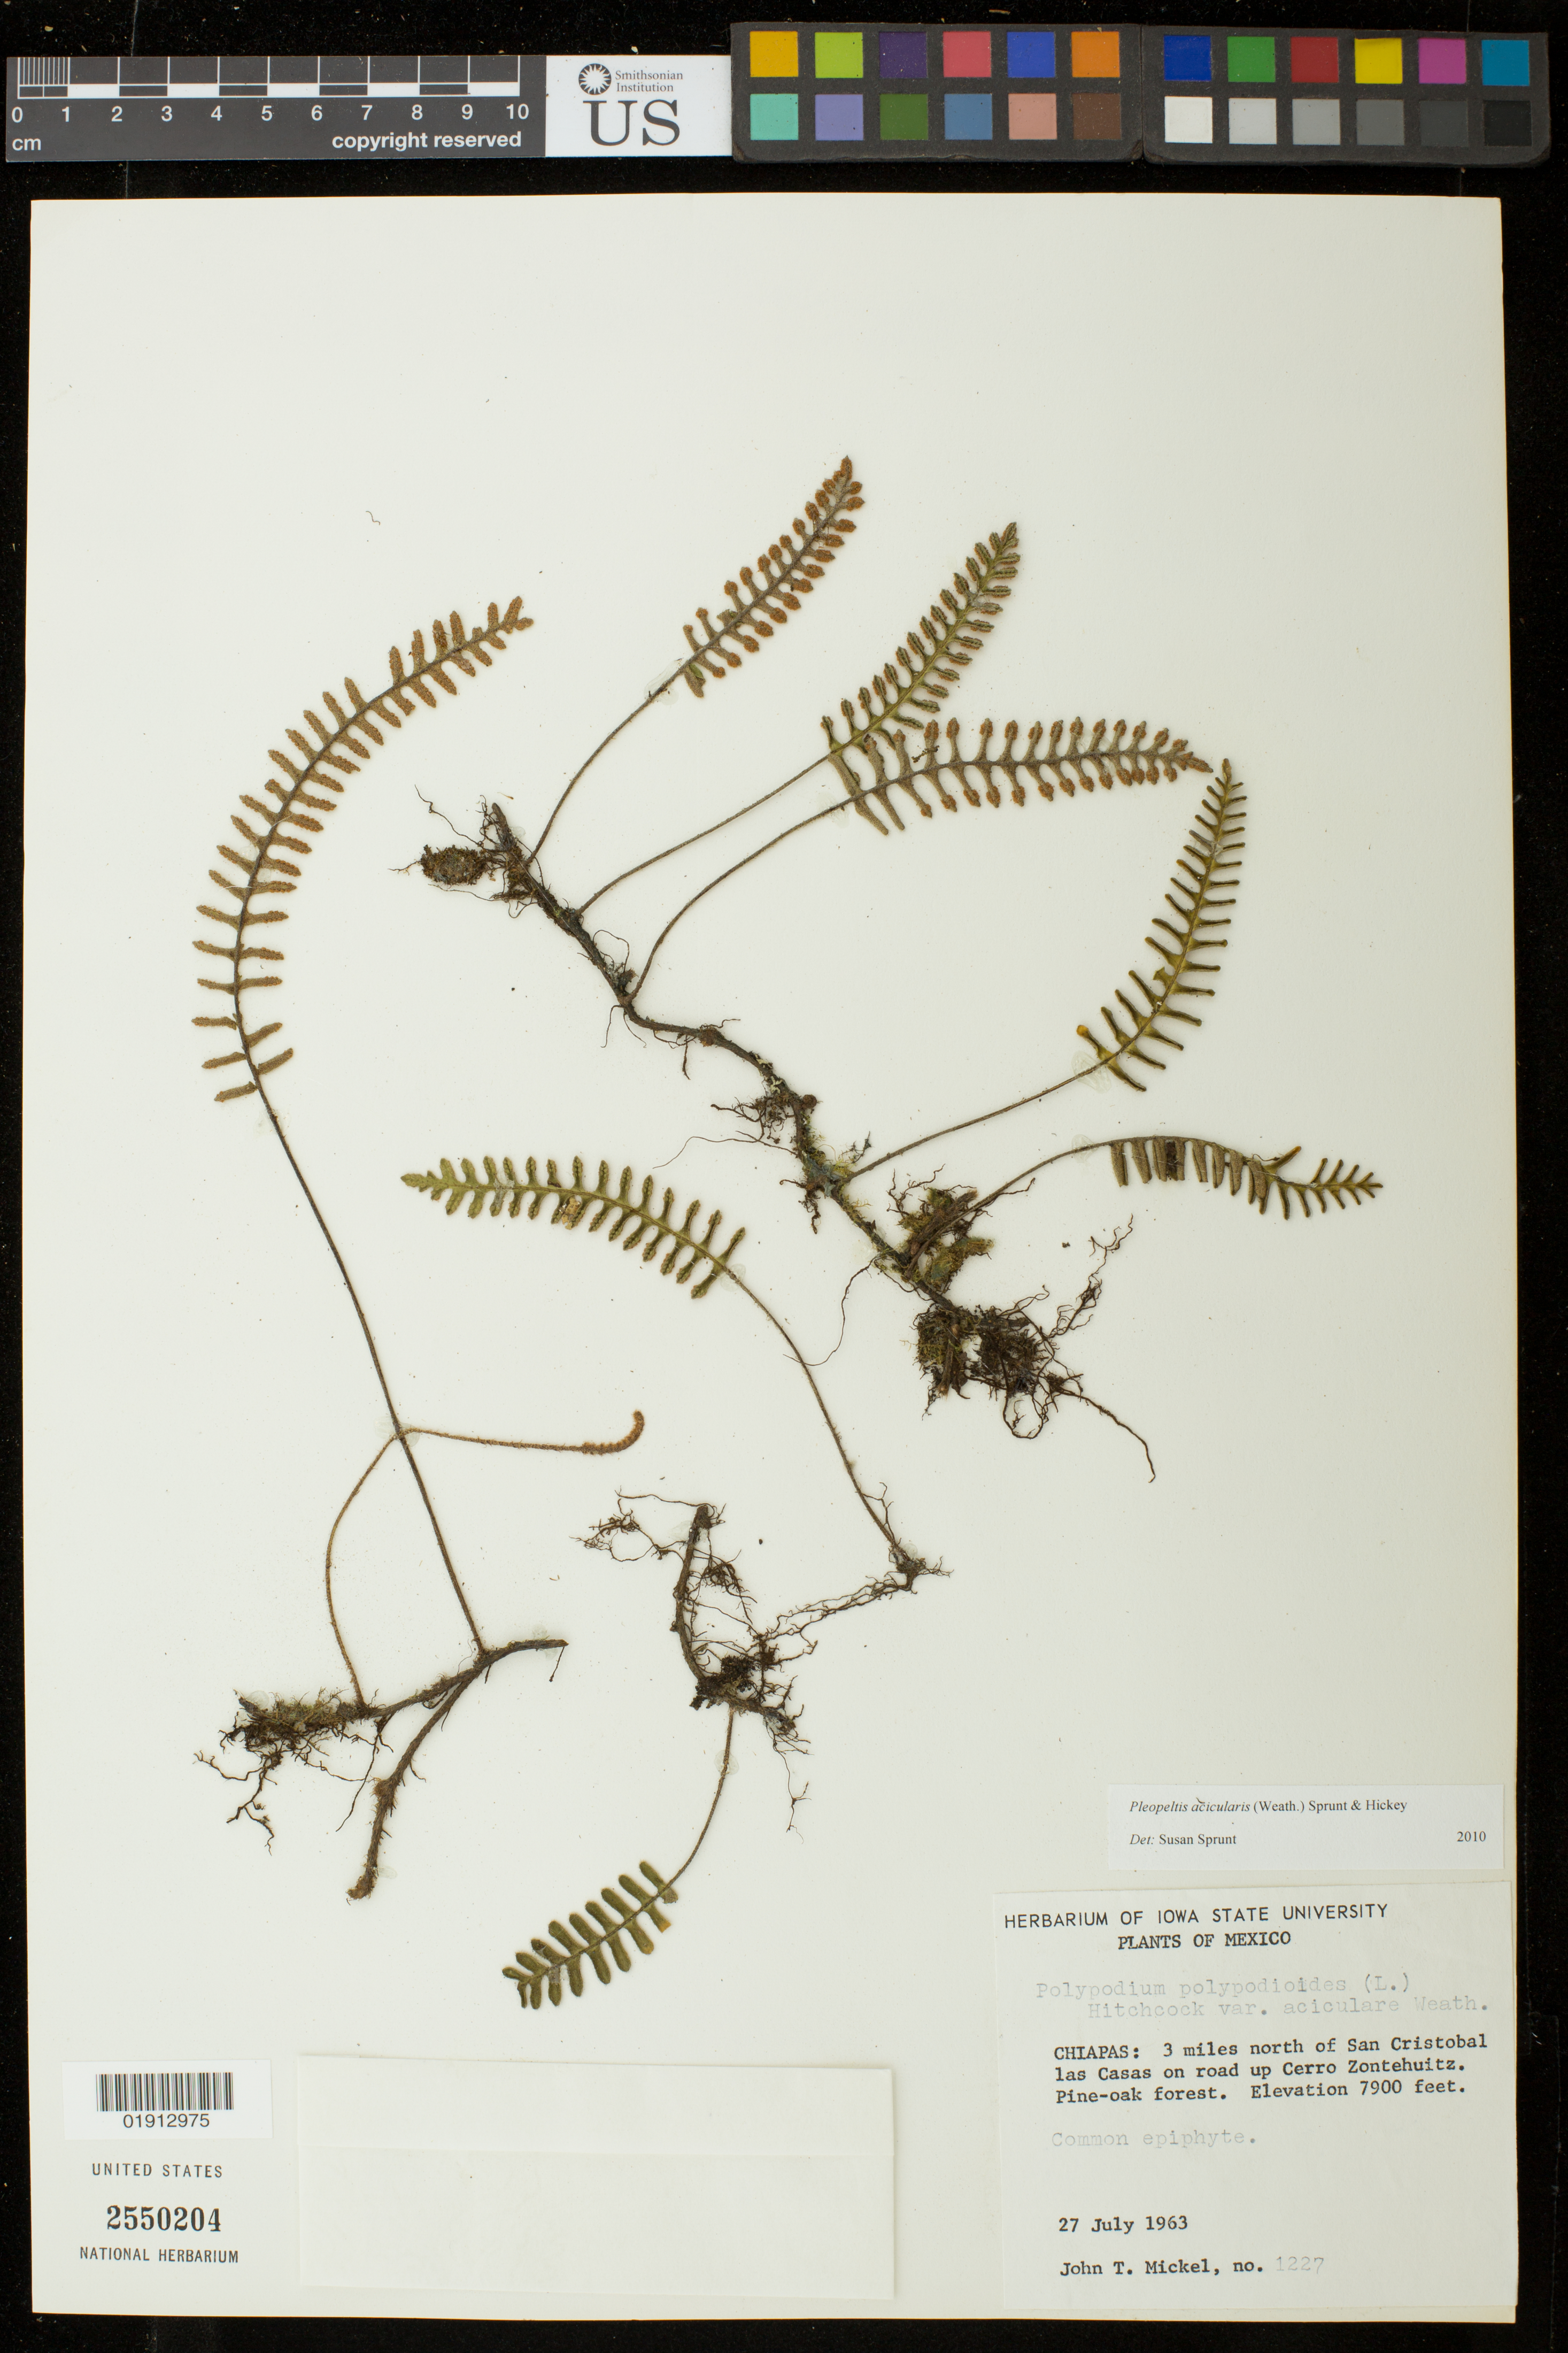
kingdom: Plantae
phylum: Tracheophyta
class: Polypodiopsida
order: Polypodiales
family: Polypodiaceae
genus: Pleopeltis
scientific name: Pleopeltis acicularis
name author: (Weath.) A.R. Sm. & Krömer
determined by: Sprunt, S. V.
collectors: J. T. Mickel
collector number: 1227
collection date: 1963-07-27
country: Mexico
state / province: Chiapas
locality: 3 miles north of San Cristobal las Casas on road up Cerro Zontehuitz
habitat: Pine-oak forest.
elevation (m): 2408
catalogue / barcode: US 2550204